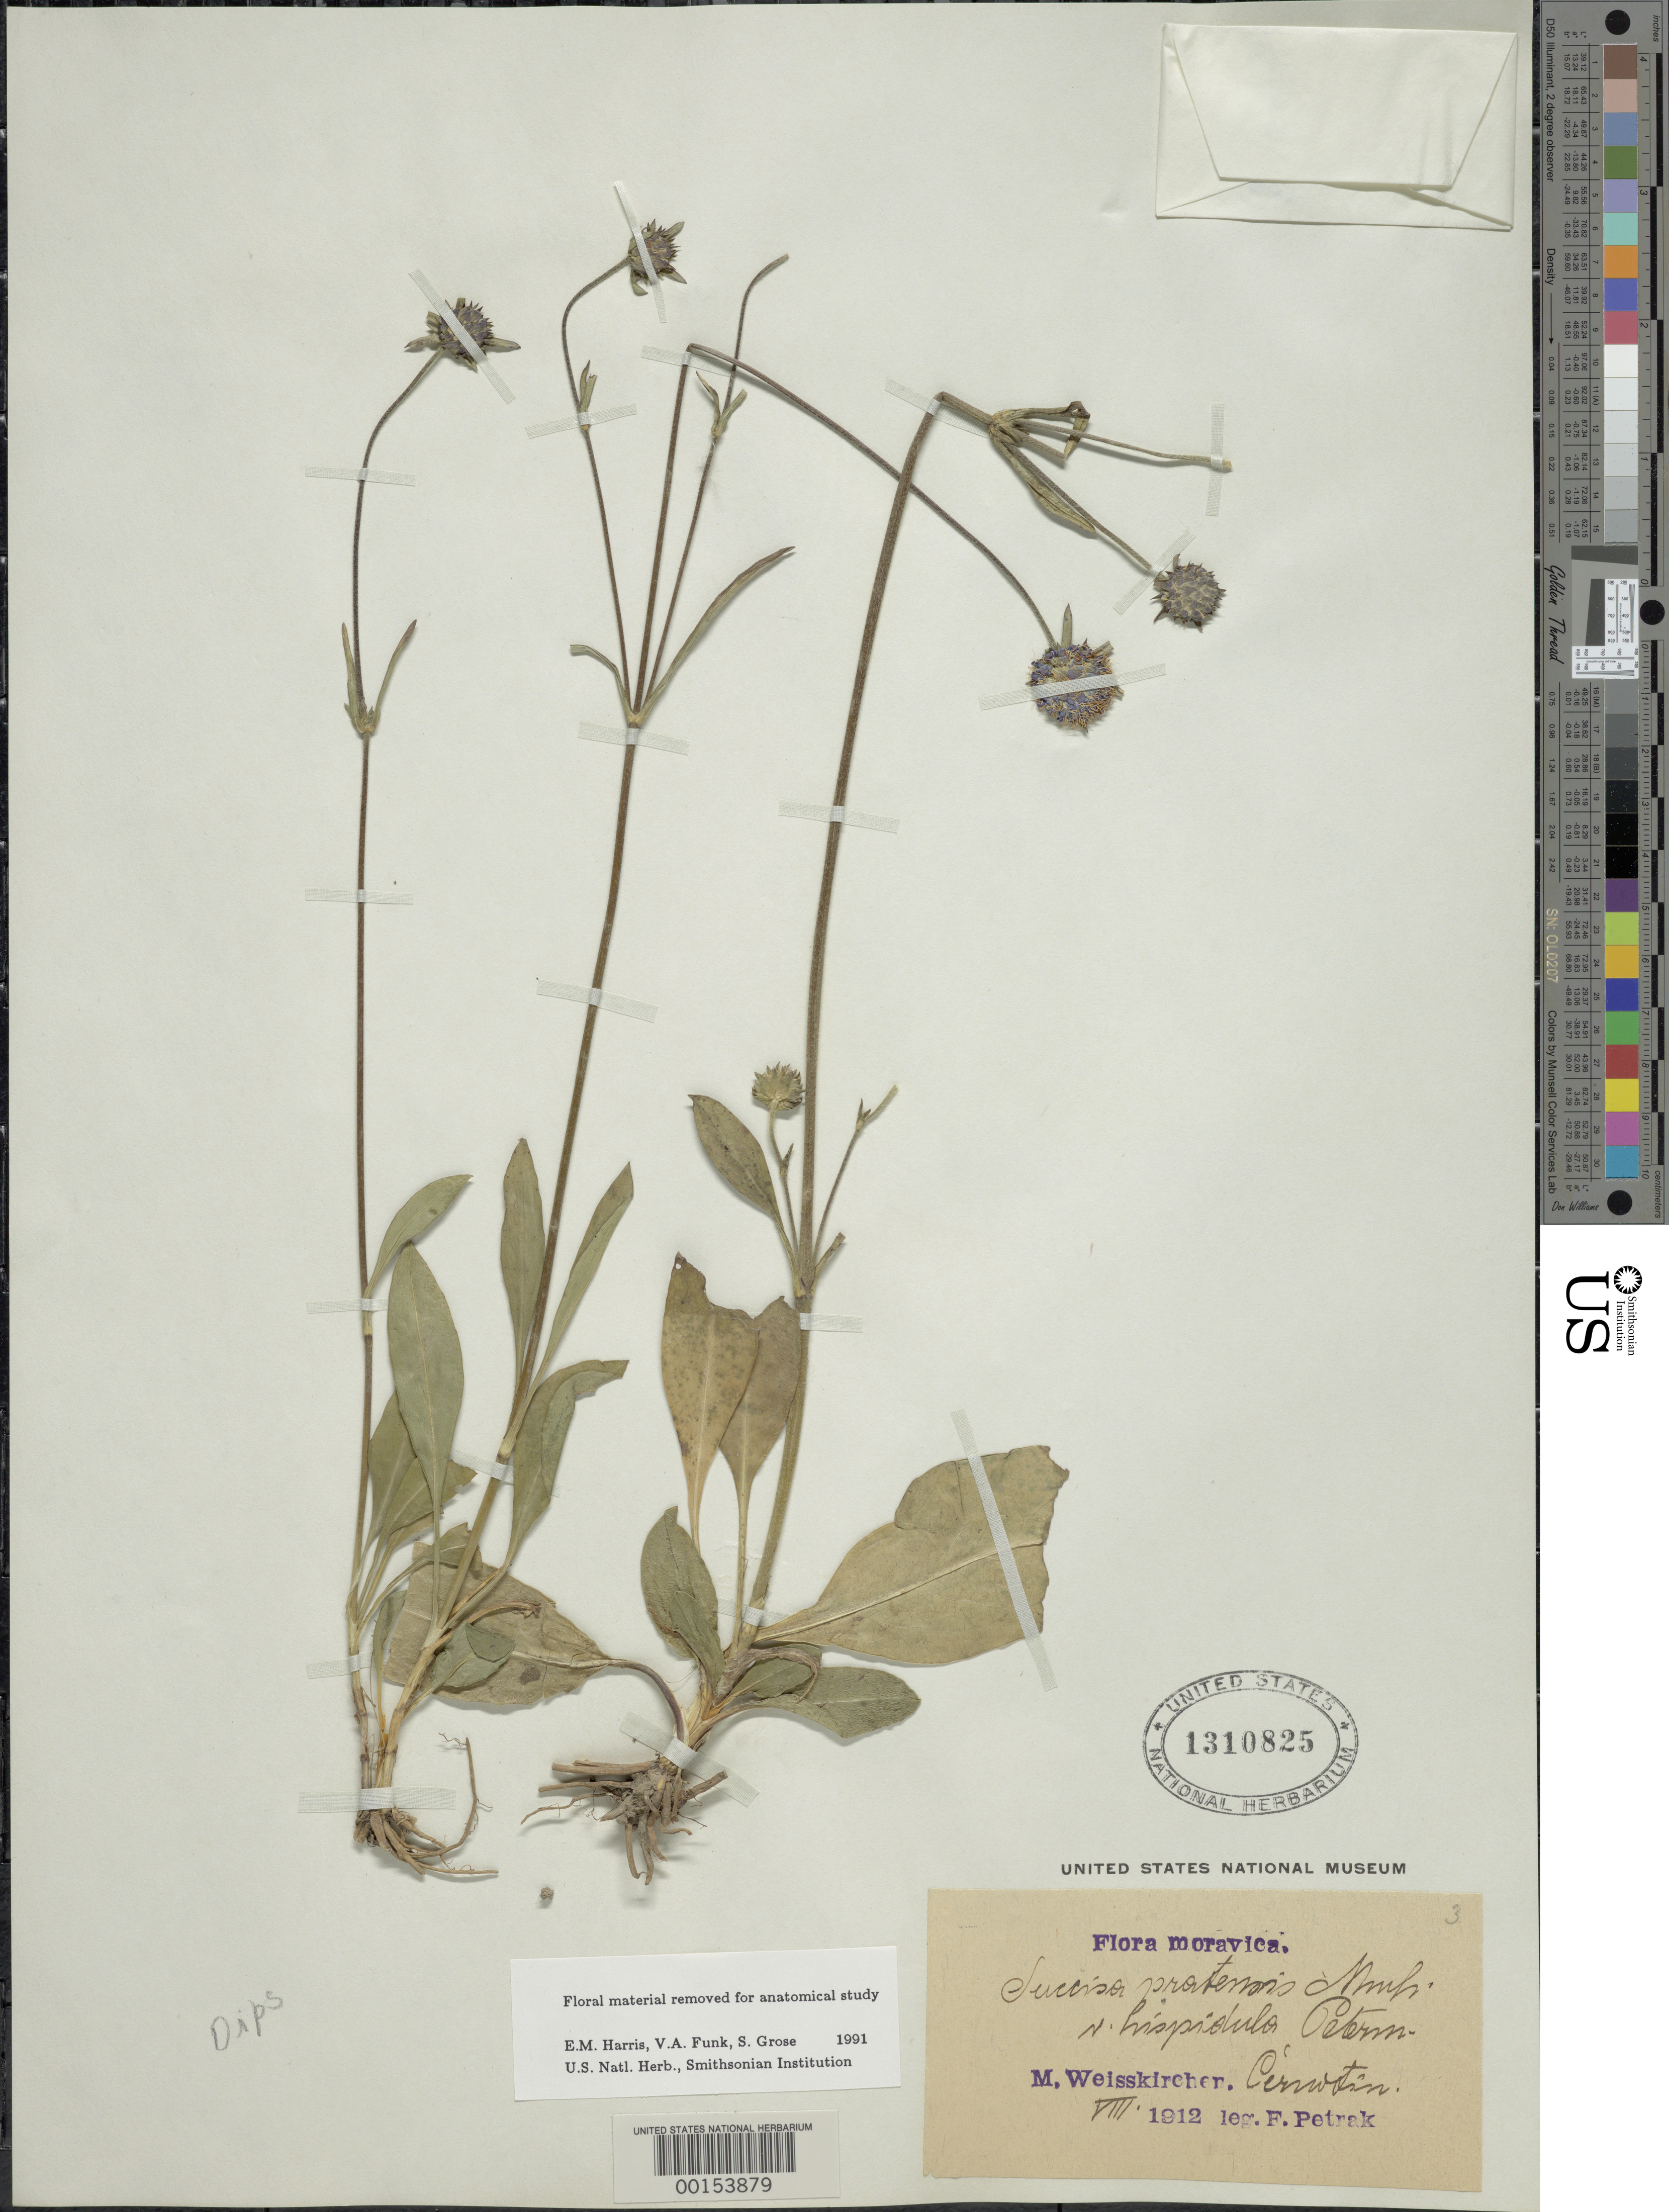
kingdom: Plantae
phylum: Tracheophyta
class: Magnoliopsida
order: Dipsacales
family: Caprifoliaceae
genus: Succisa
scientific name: Succisa pratensis var. hirsuta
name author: Rchb.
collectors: F. Petrak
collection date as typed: Aug 1912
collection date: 1912-08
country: Germany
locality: Weisskircher, Cirnotin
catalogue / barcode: US 1310825